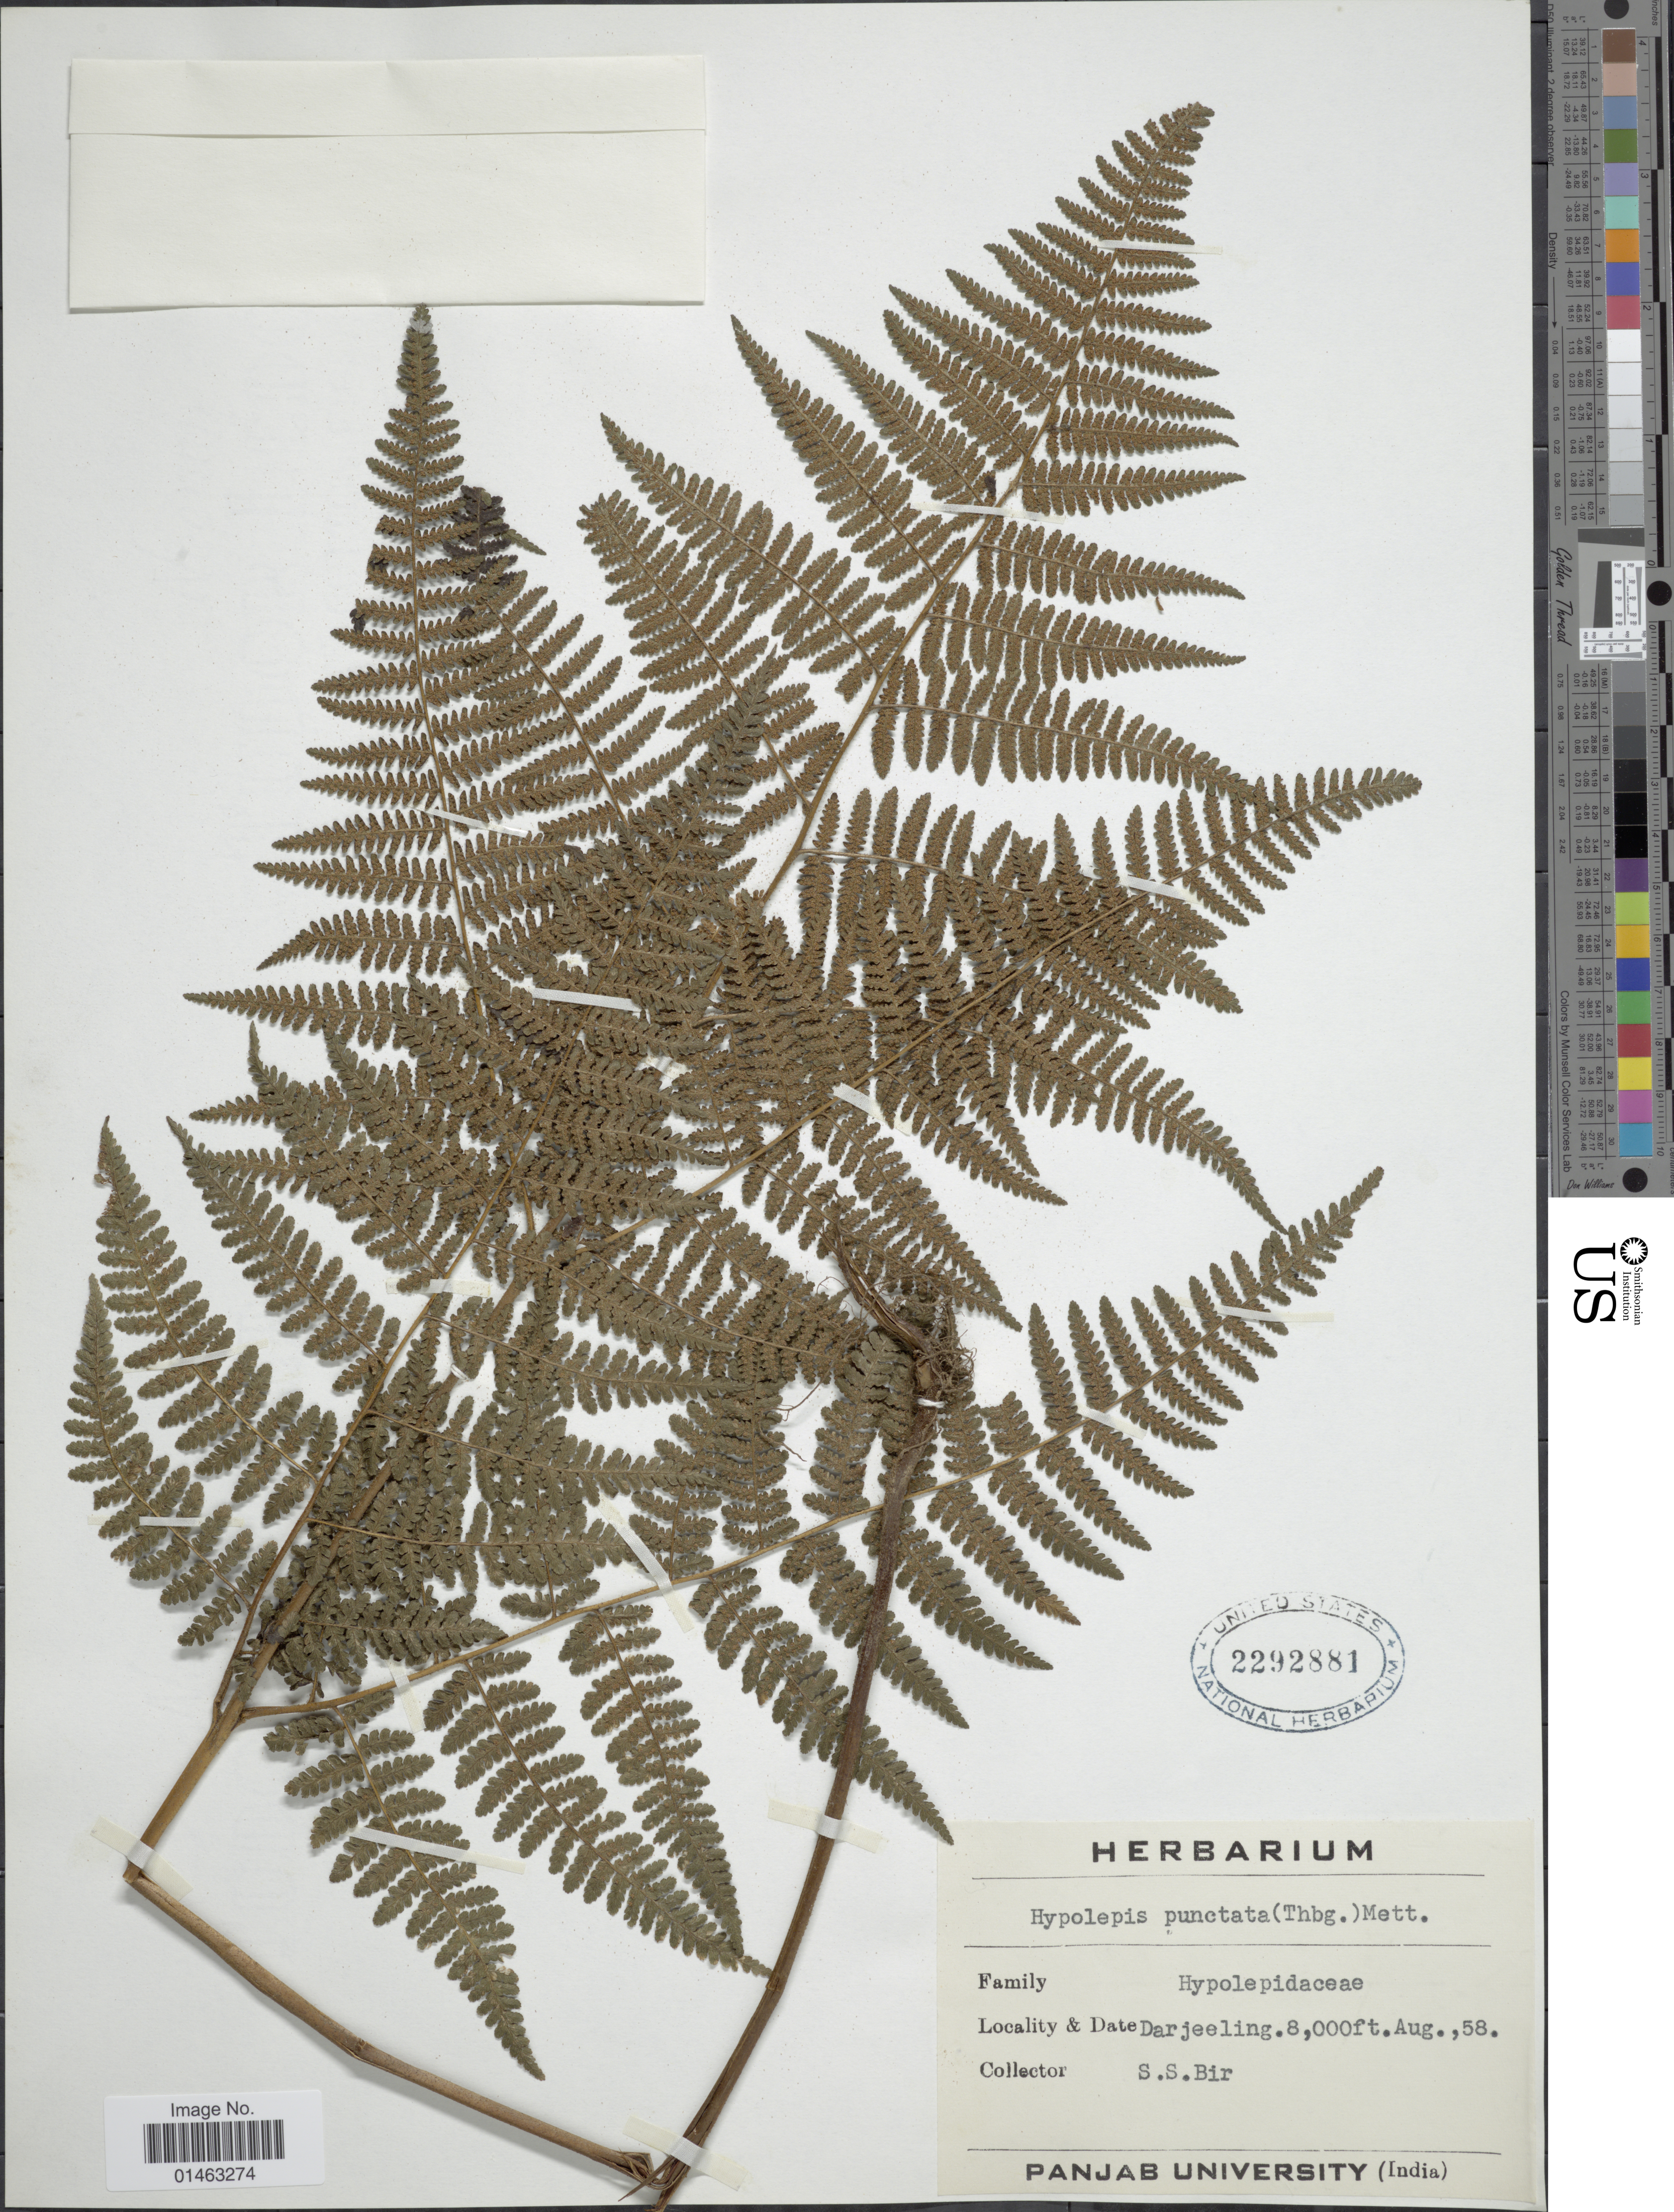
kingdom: Plantae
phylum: Tracheophyta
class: Polypodiopsida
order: Polypodiales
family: Dennstaedtiaceae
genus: Hypolepis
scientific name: Hypolepis punctata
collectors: S. S. Bir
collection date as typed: Transcribed d/m/y: /8/58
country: India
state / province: West Bengal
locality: Darjeeling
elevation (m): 2438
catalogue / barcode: US 2292881